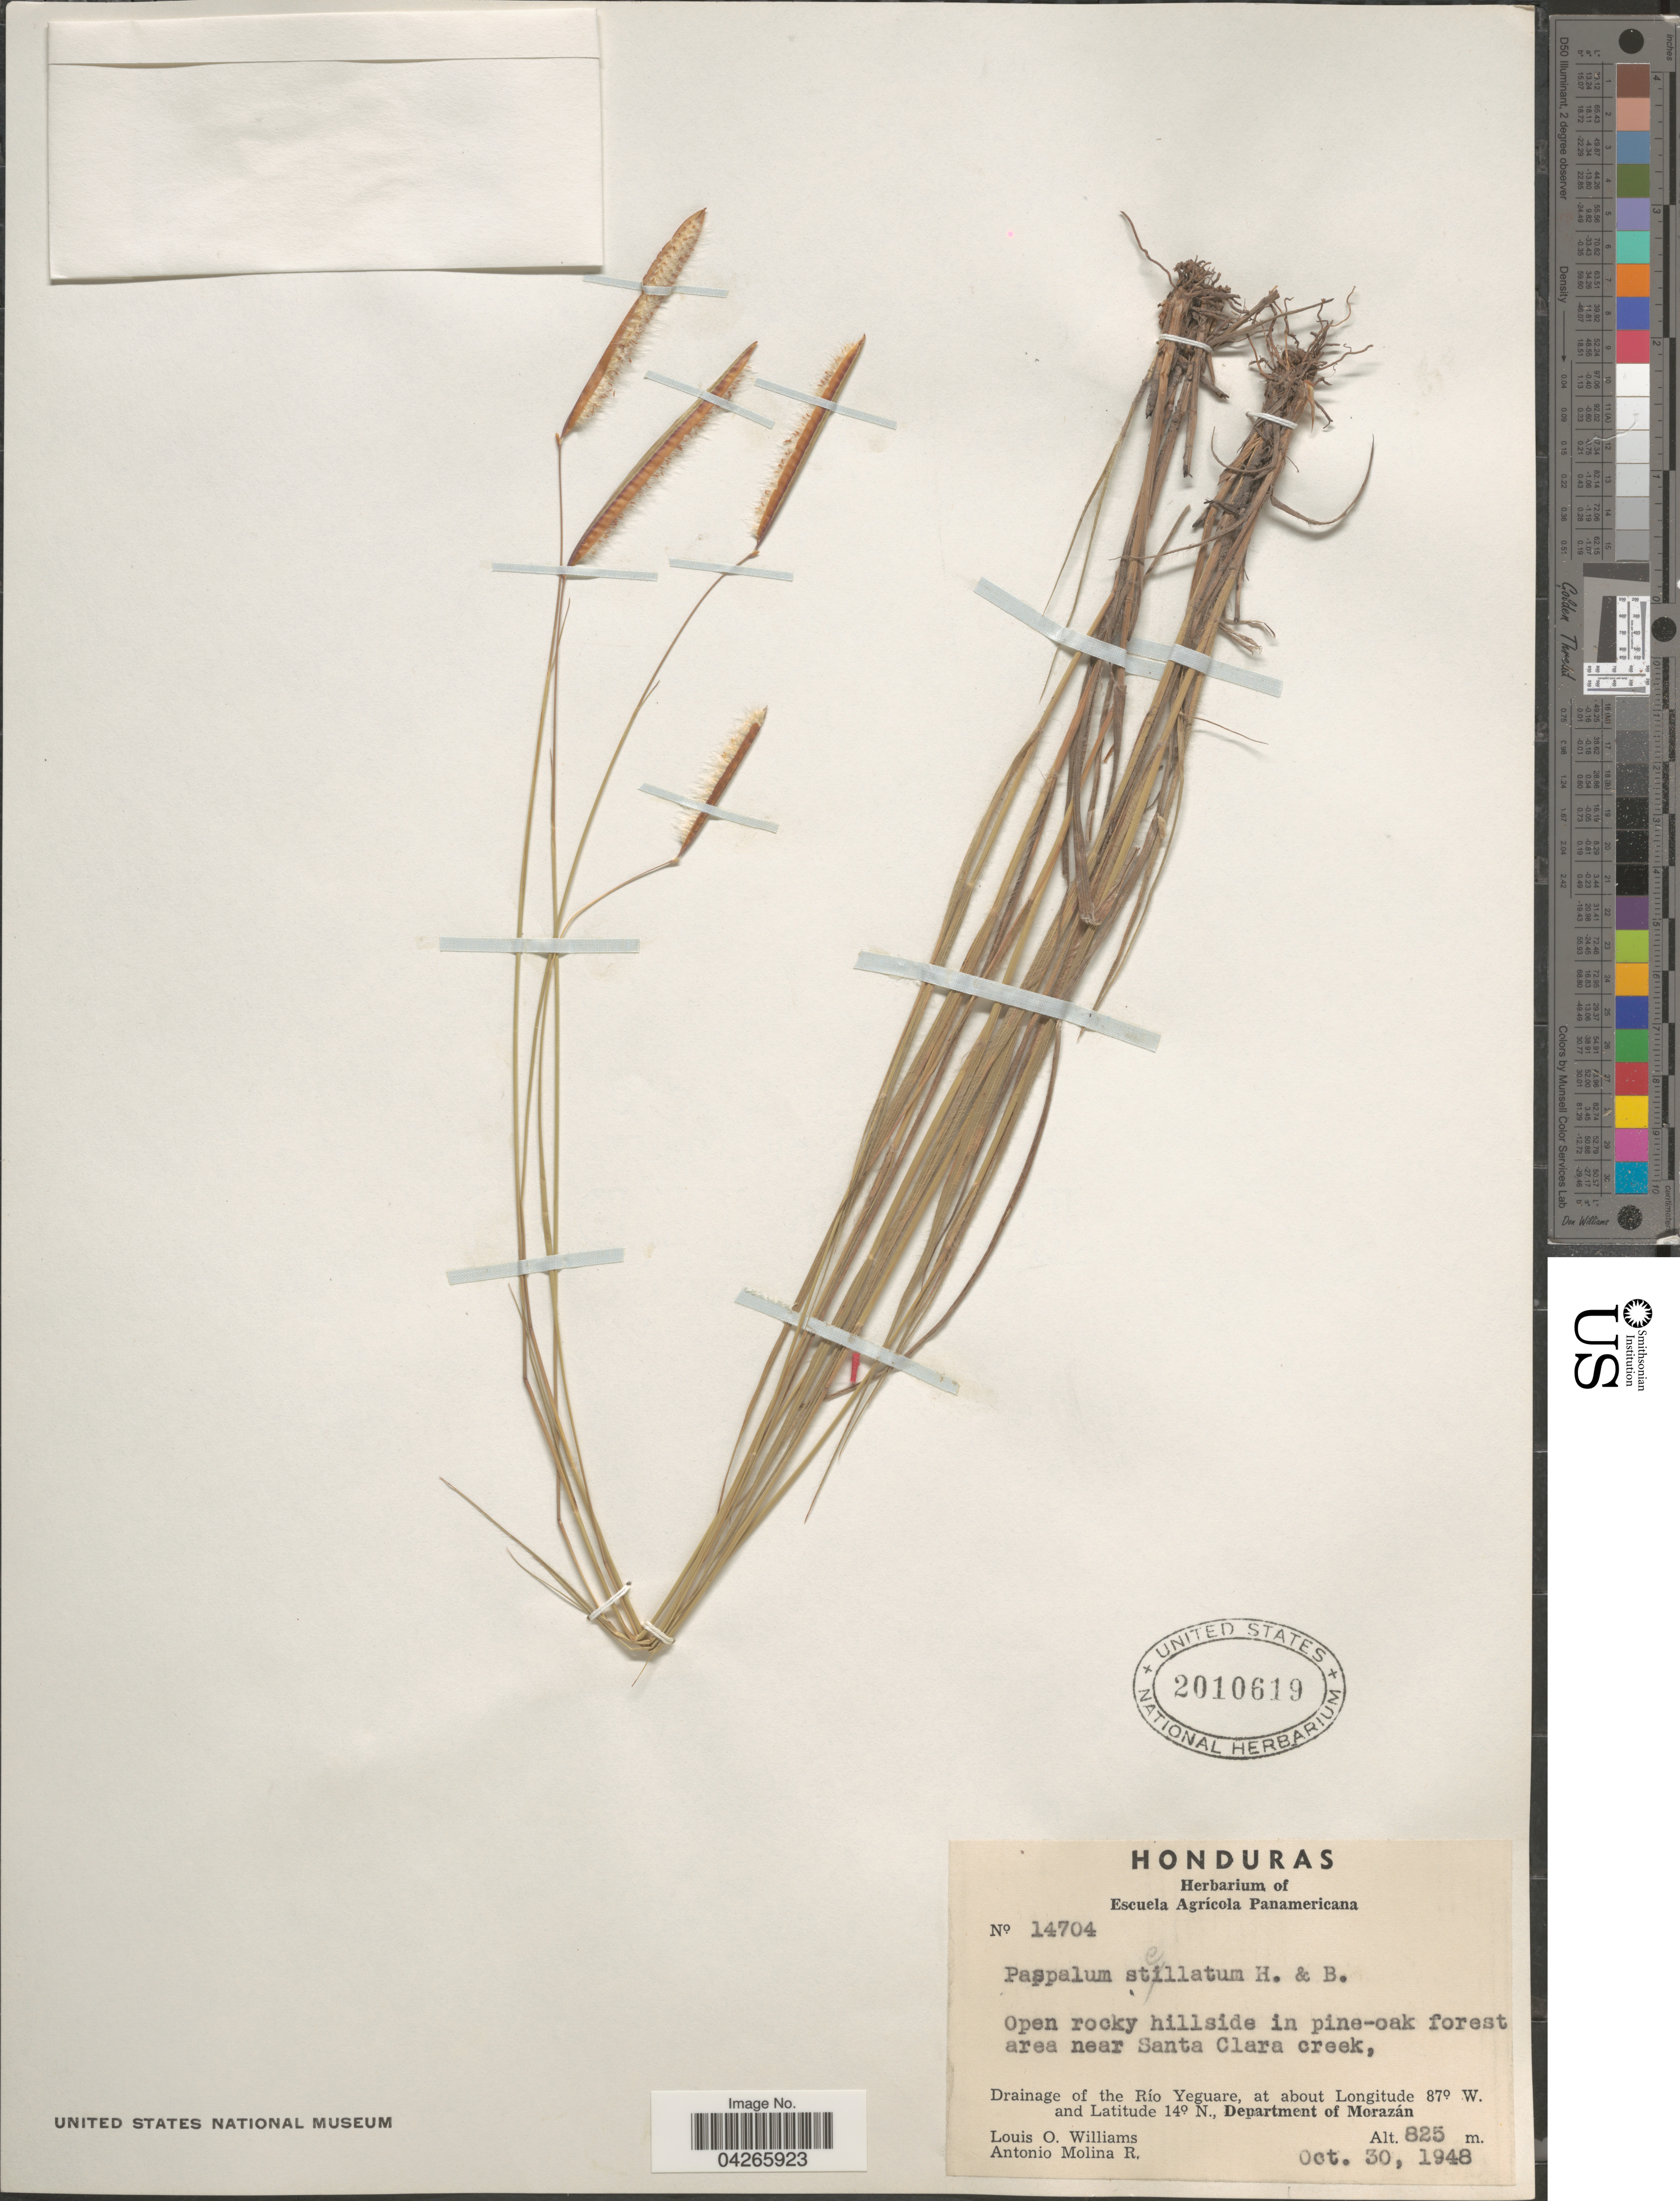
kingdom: Plantae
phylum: Tracheophyta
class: Liliopsida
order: Poales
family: Poaceae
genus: Paspalum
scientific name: Paspalum stellatum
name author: Humb. & Bonpl. ex Flüggé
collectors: L. O. Williams & A. Molina R.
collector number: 14704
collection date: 1948-10-30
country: Honduras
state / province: Fco. Morazán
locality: Area near Santa Clara creek, Drainage of the Río Yeguare, Department of Morazán.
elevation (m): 825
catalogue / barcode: US 2010619